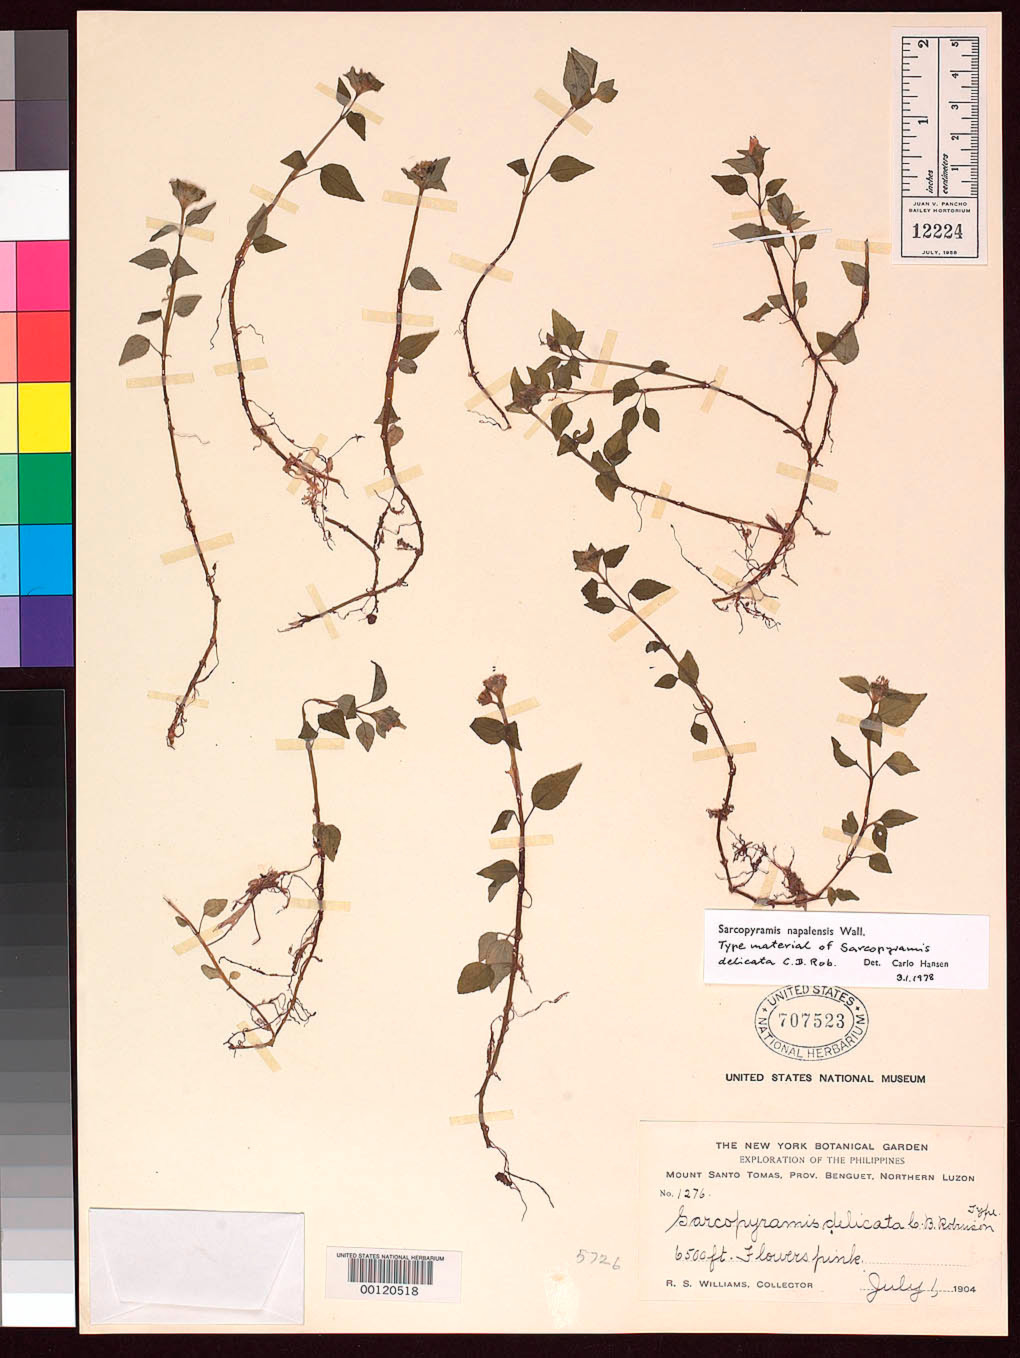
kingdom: Plantae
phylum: Tracheophyta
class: Magnoliopsida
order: Myrtales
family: Melastomataceae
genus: Sarcopyramis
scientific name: Sarcopyramis delicata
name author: C.B. Rob.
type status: Isotype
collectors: R. S. Williams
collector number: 1276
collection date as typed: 01 Jul 1904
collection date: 1904-07-01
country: Philippines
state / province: Cordillera (Administrative Region)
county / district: Benguet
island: Luzon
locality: Mt. Santo Tomas.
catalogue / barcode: US 707523